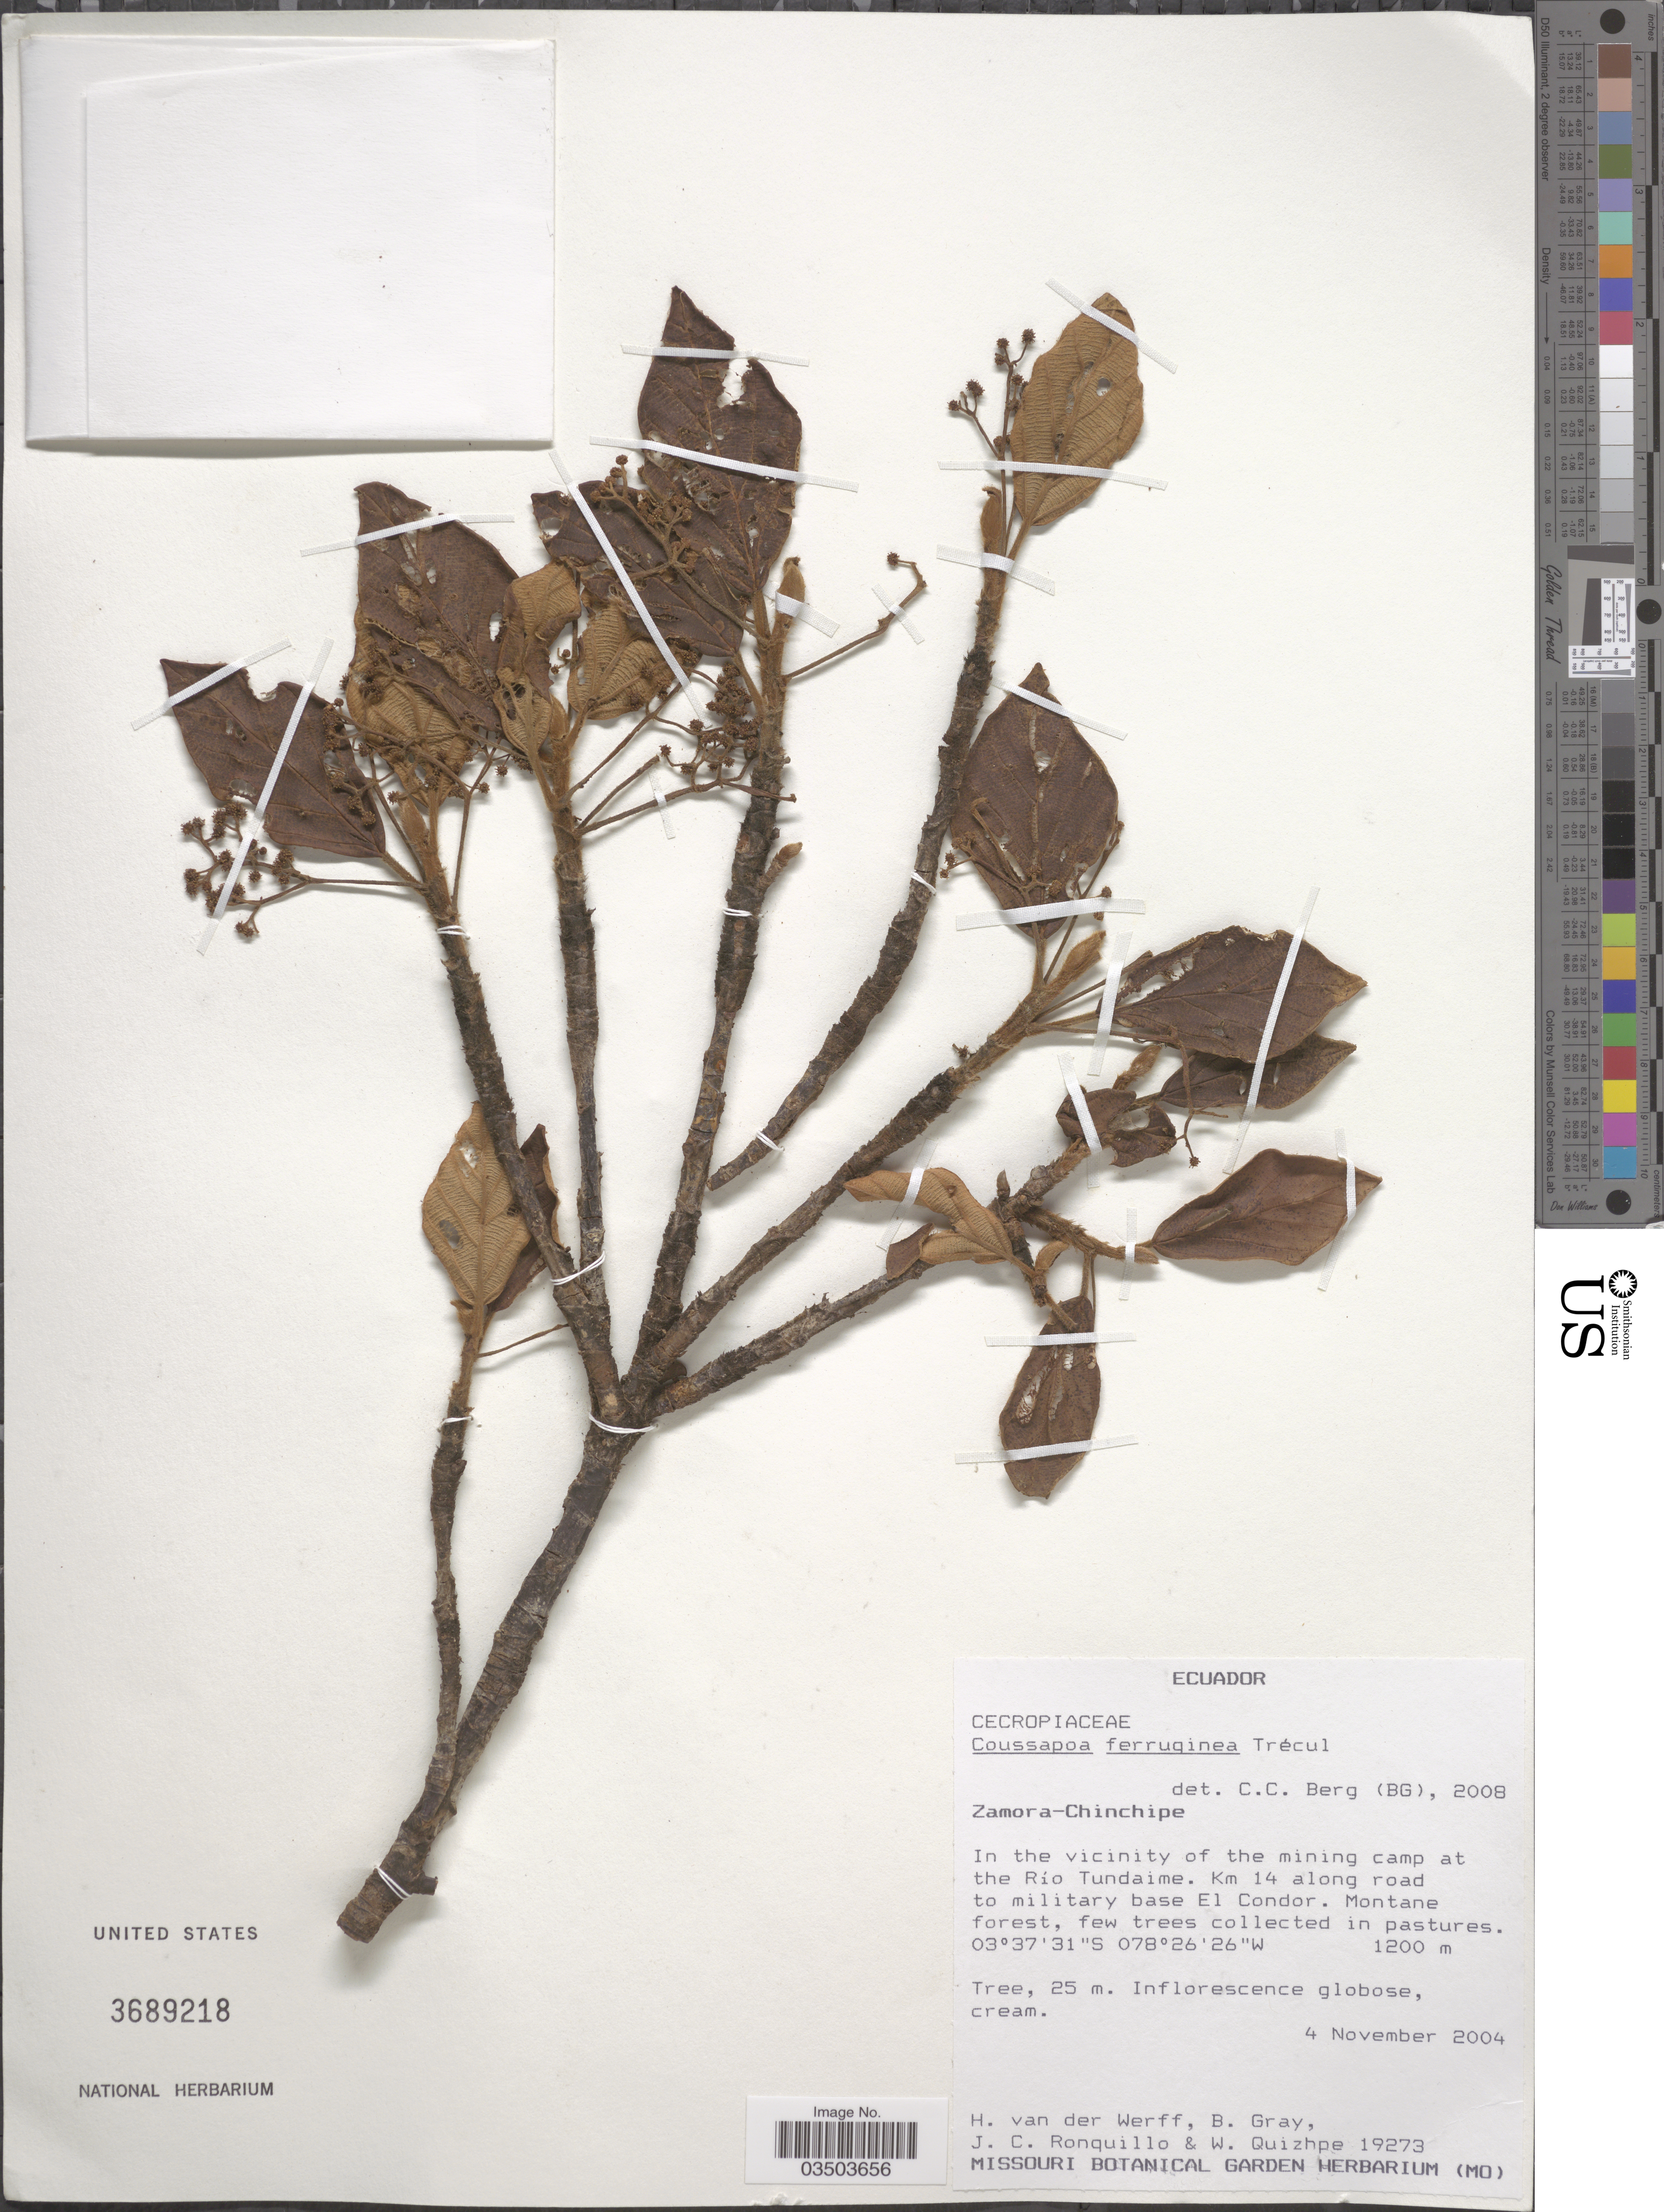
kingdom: Plantae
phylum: Tracheophyta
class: Magnoliopsida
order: Rosales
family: Urticaceae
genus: Coussapoa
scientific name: Coussapoa ferruginea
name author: Trécul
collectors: H. van der Werff, B. Gray, J. Ronquillo & W. Quizhpe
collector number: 19273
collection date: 2004-11-04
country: Ecuador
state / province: Zamora-Chinchipe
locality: In the vicinity of the mining camp at the Río Tundaime. Km 14 along road to military base El Condor.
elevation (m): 1200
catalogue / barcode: US 3689218